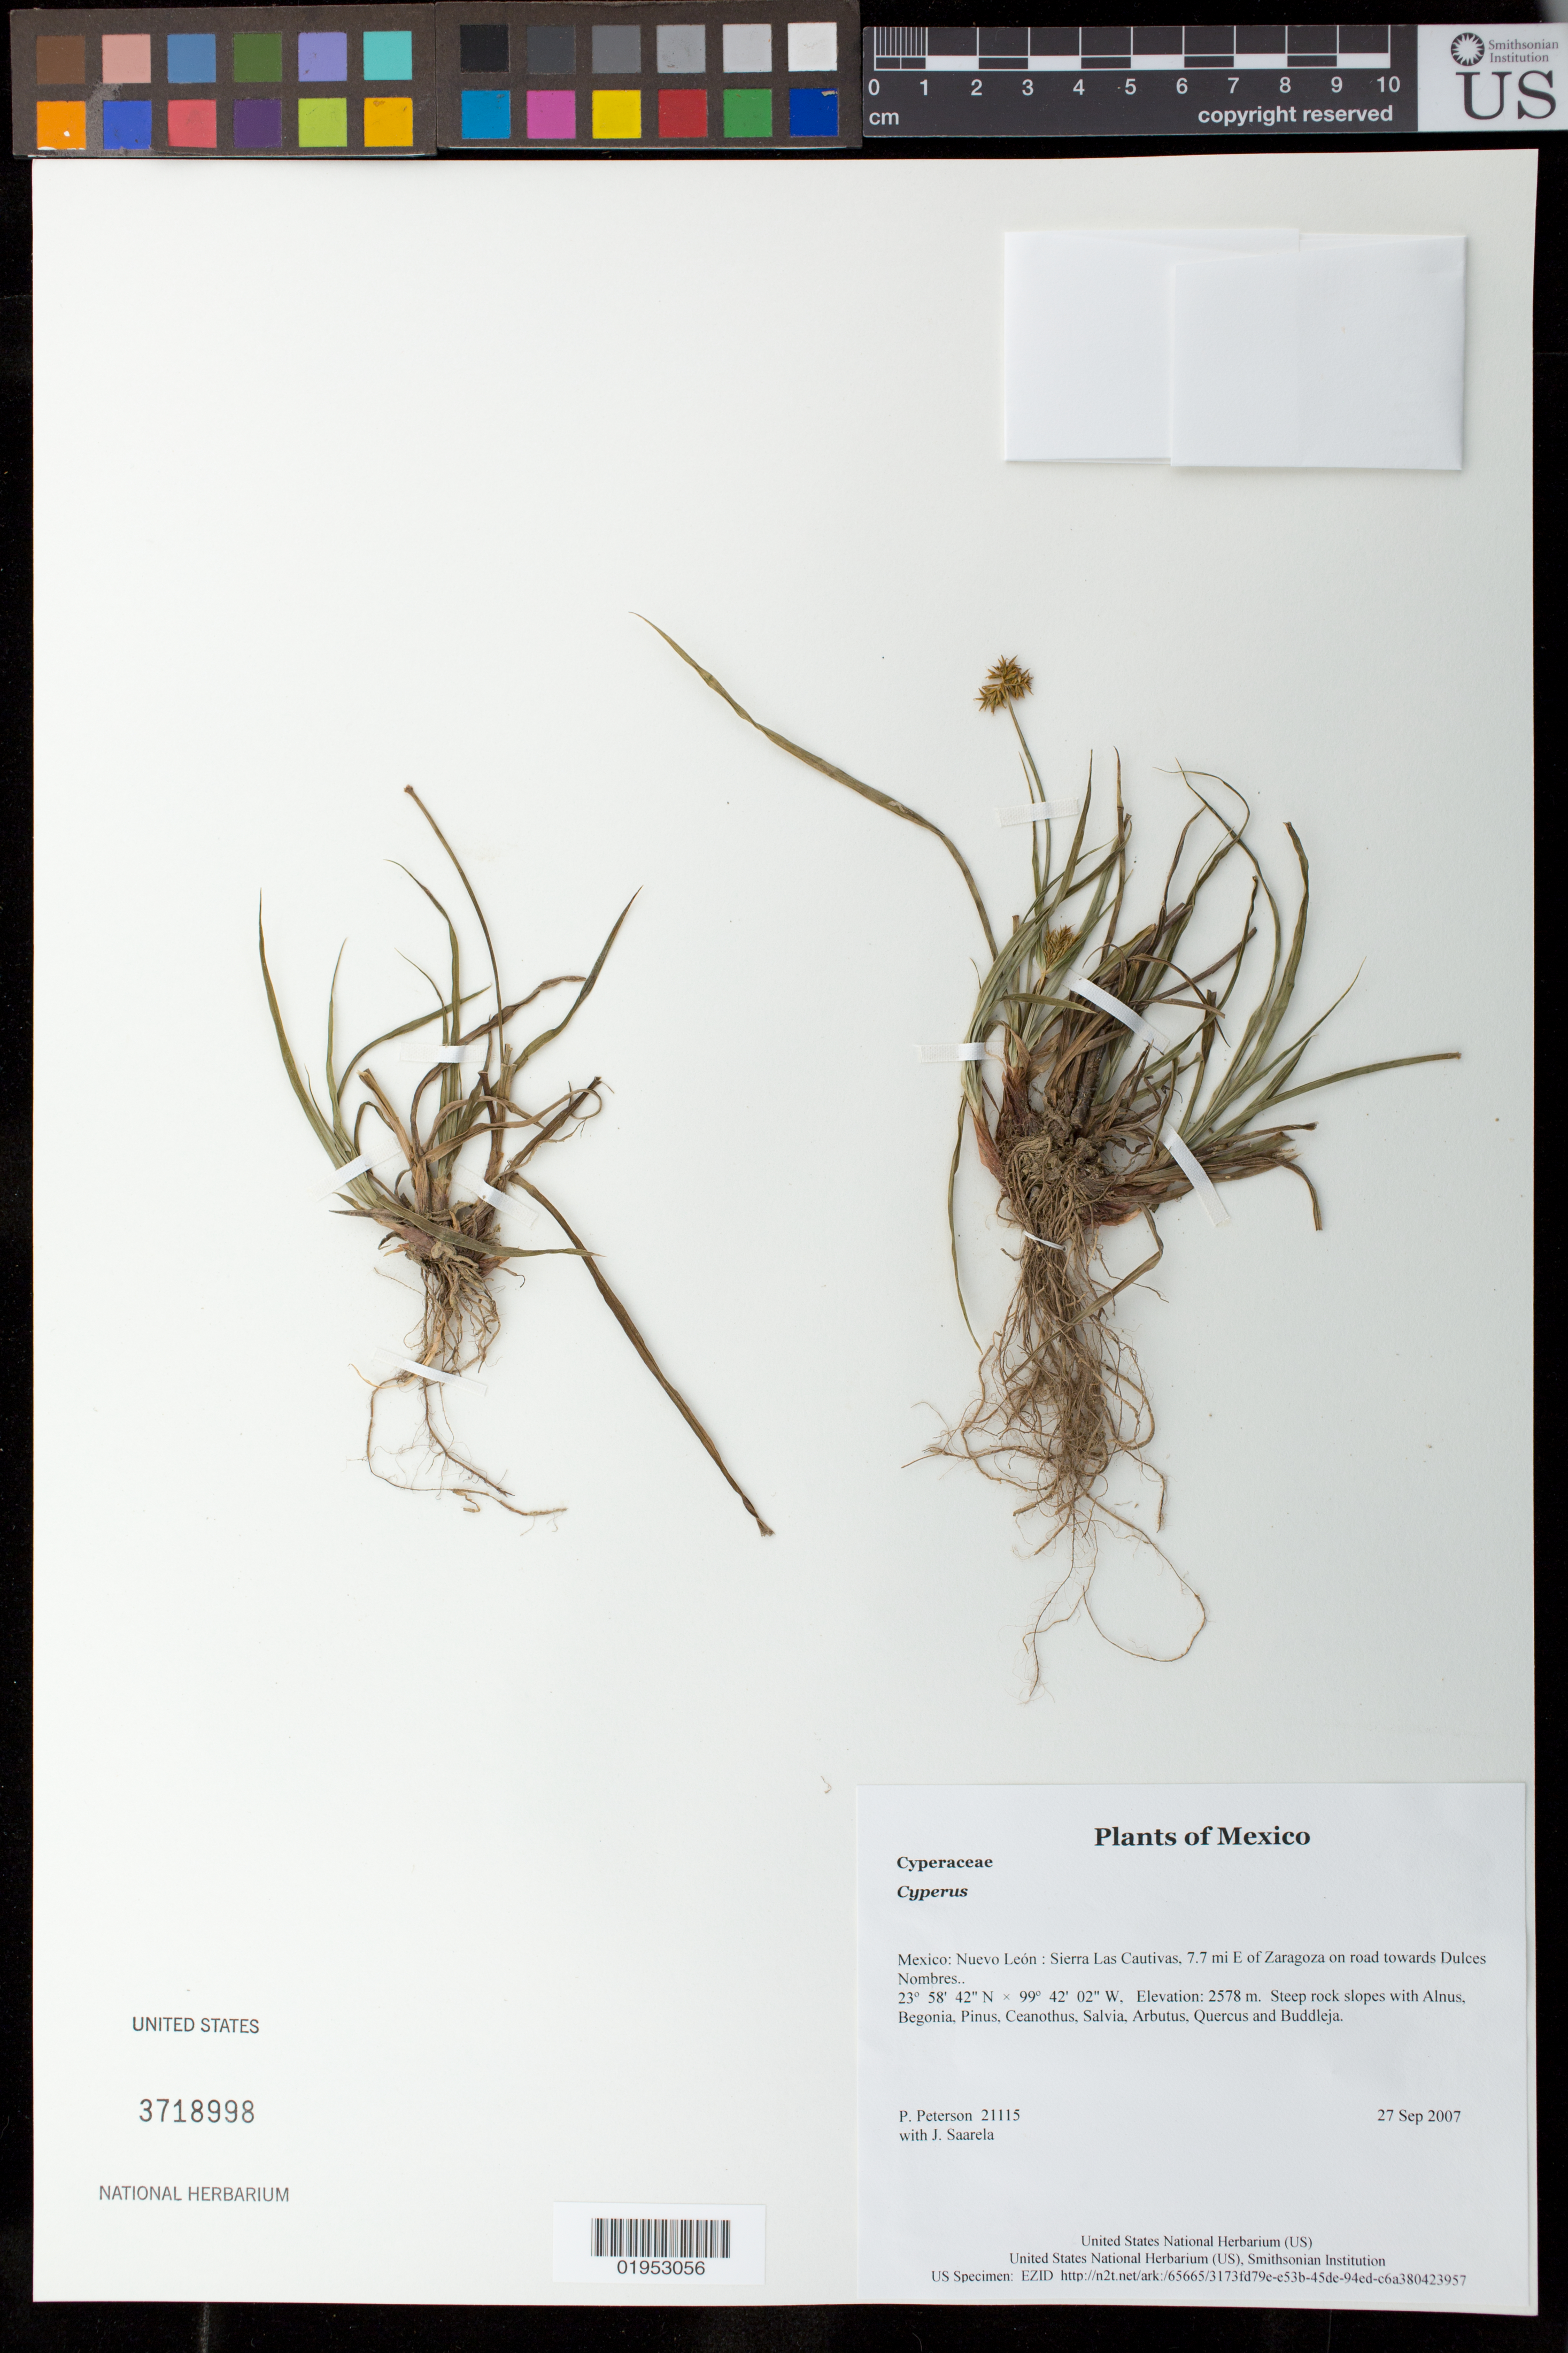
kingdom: Plantae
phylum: Tracheophyta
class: Liliopsida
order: Poales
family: Cyperaceae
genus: Cyperus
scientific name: Cyperus sp.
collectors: P. M. Peterson & J. Saarela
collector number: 21115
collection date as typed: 27 Sep 2007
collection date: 2007-09-27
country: Mexico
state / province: Nuevo León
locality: Sierra Las Cautivas, 7.7 mi E of Zaragoza on road towards Dulces Nombres..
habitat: Steep rock slopes with Alnus, Begonia, Pinus, Ceanothus, Salvia, Arbutus, Quercus and Buddleja.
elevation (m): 2578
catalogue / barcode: US 3718998